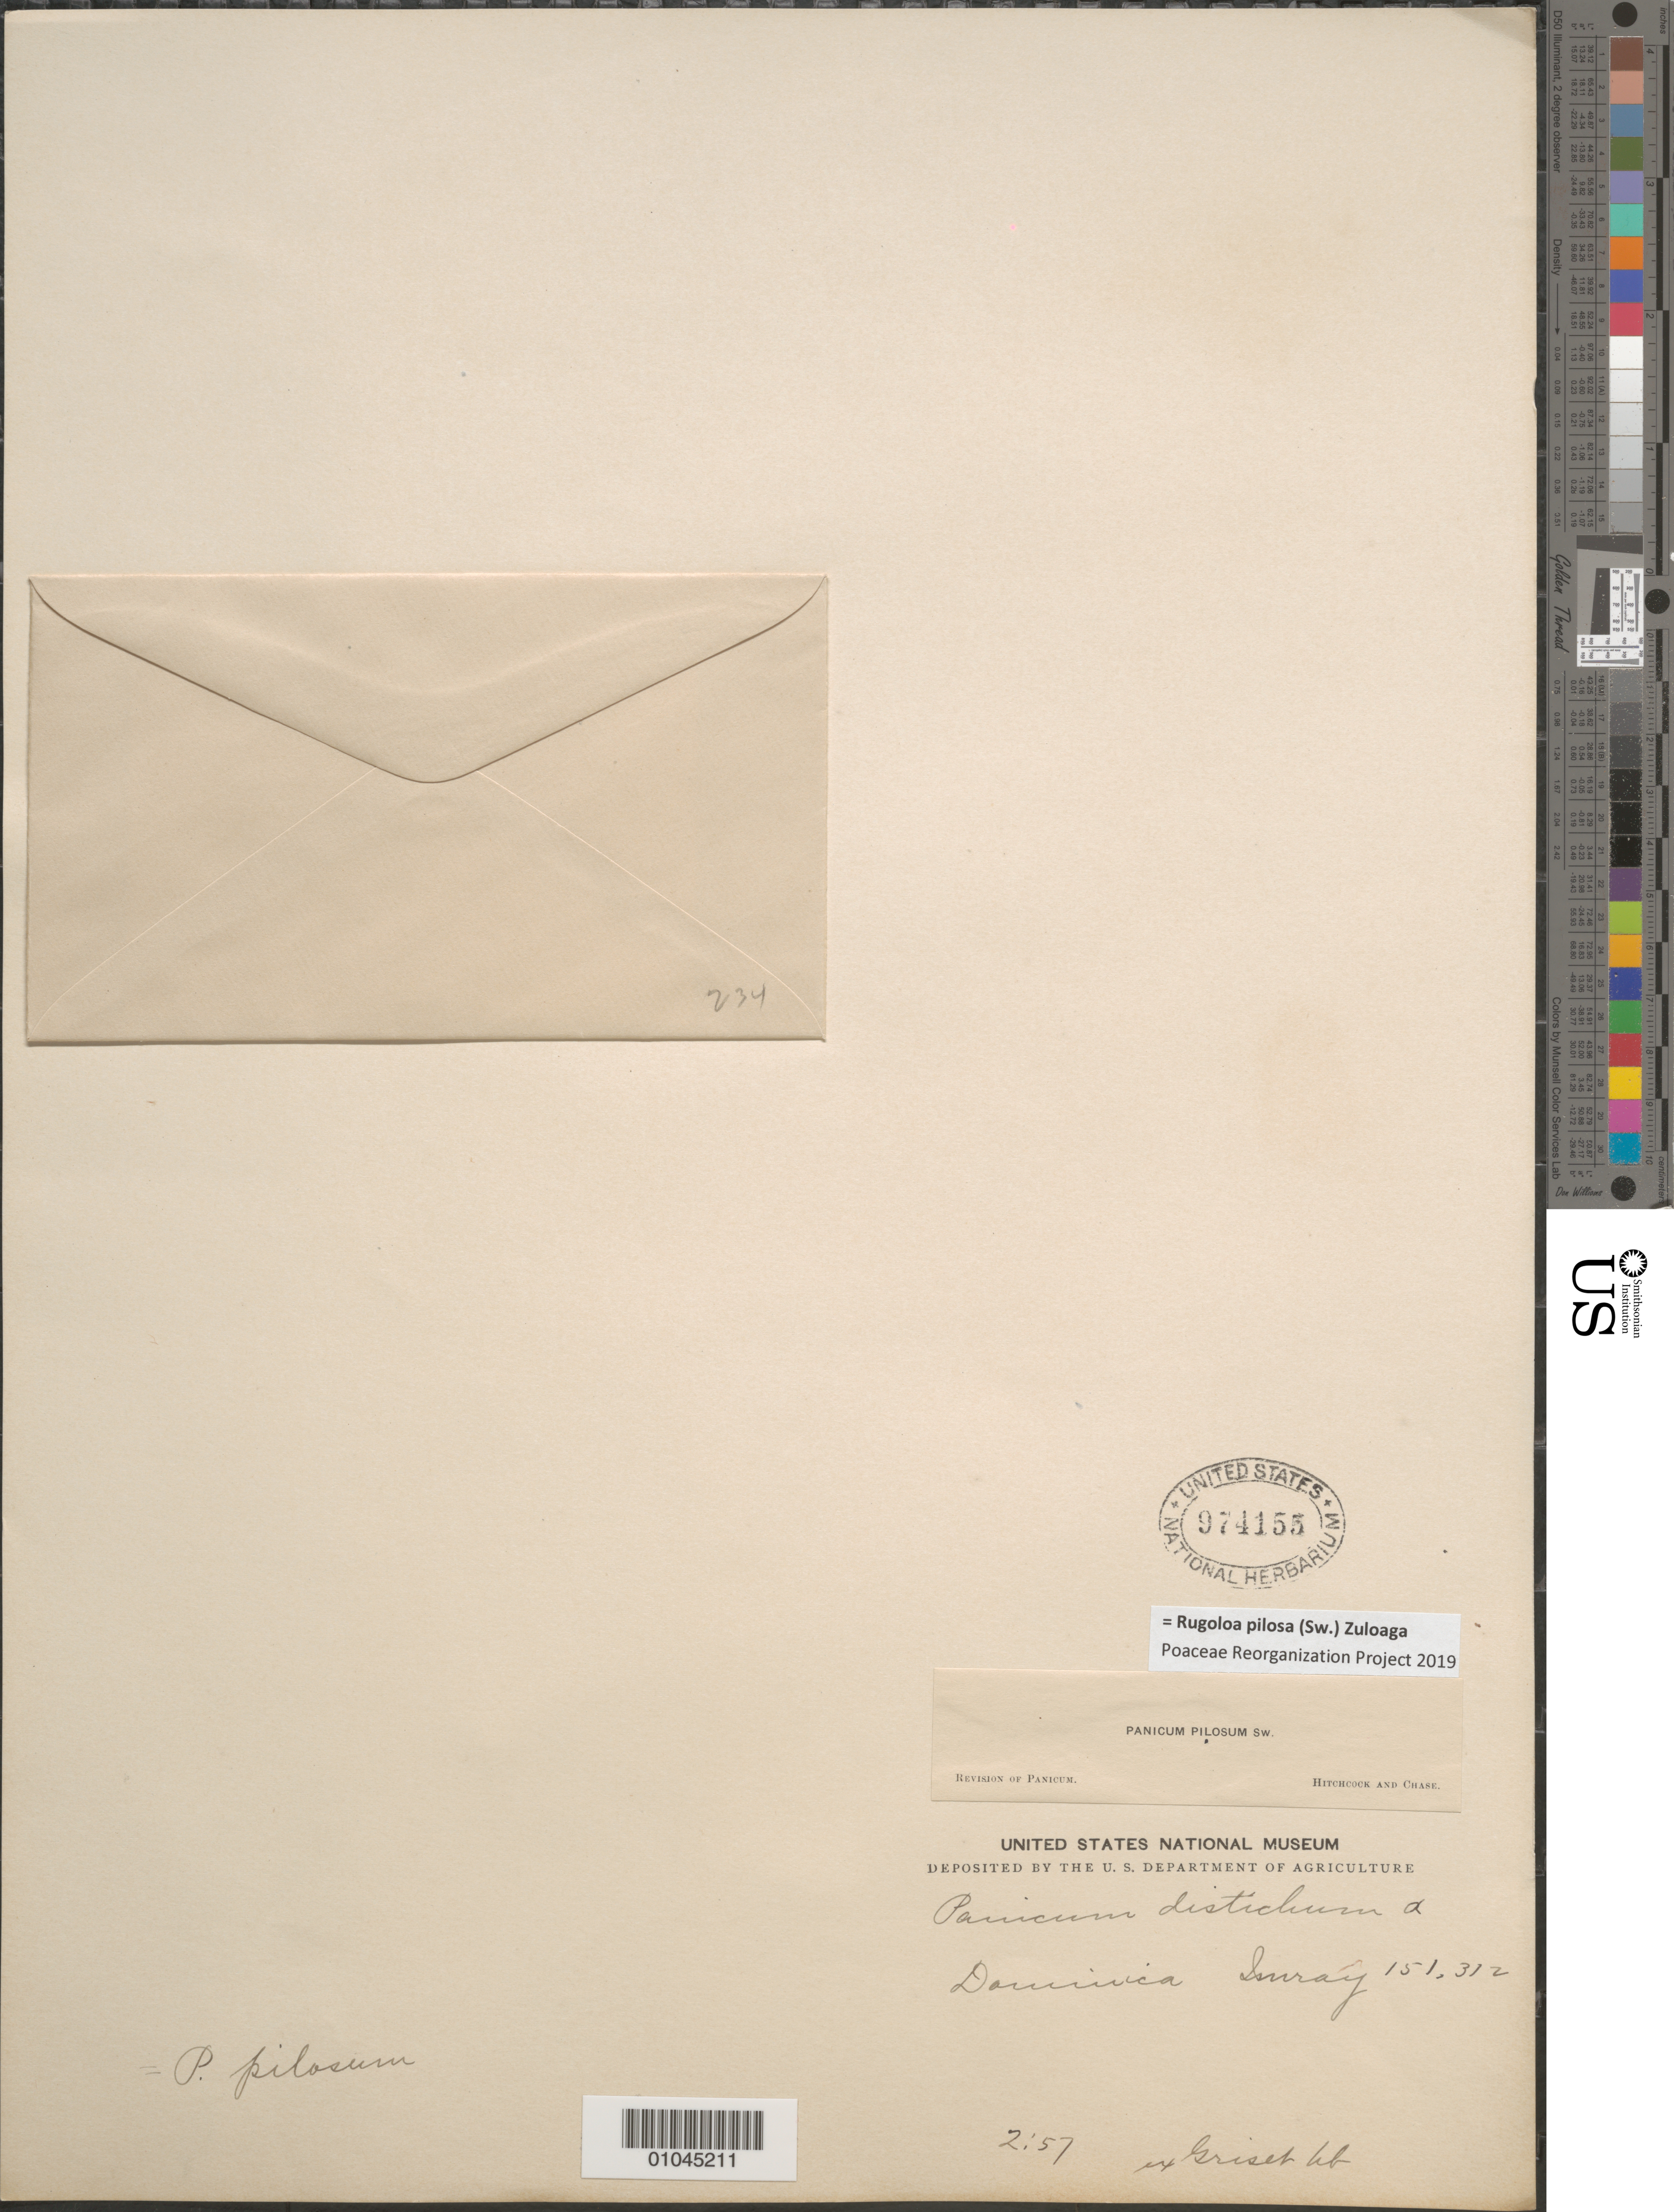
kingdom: Plantae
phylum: Tracheophyta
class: Liliopsida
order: Poales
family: Poaceae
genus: Panicum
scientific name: Panicum pilosum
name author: Sw.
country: Dominica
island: Dominica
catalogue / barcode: US 974155